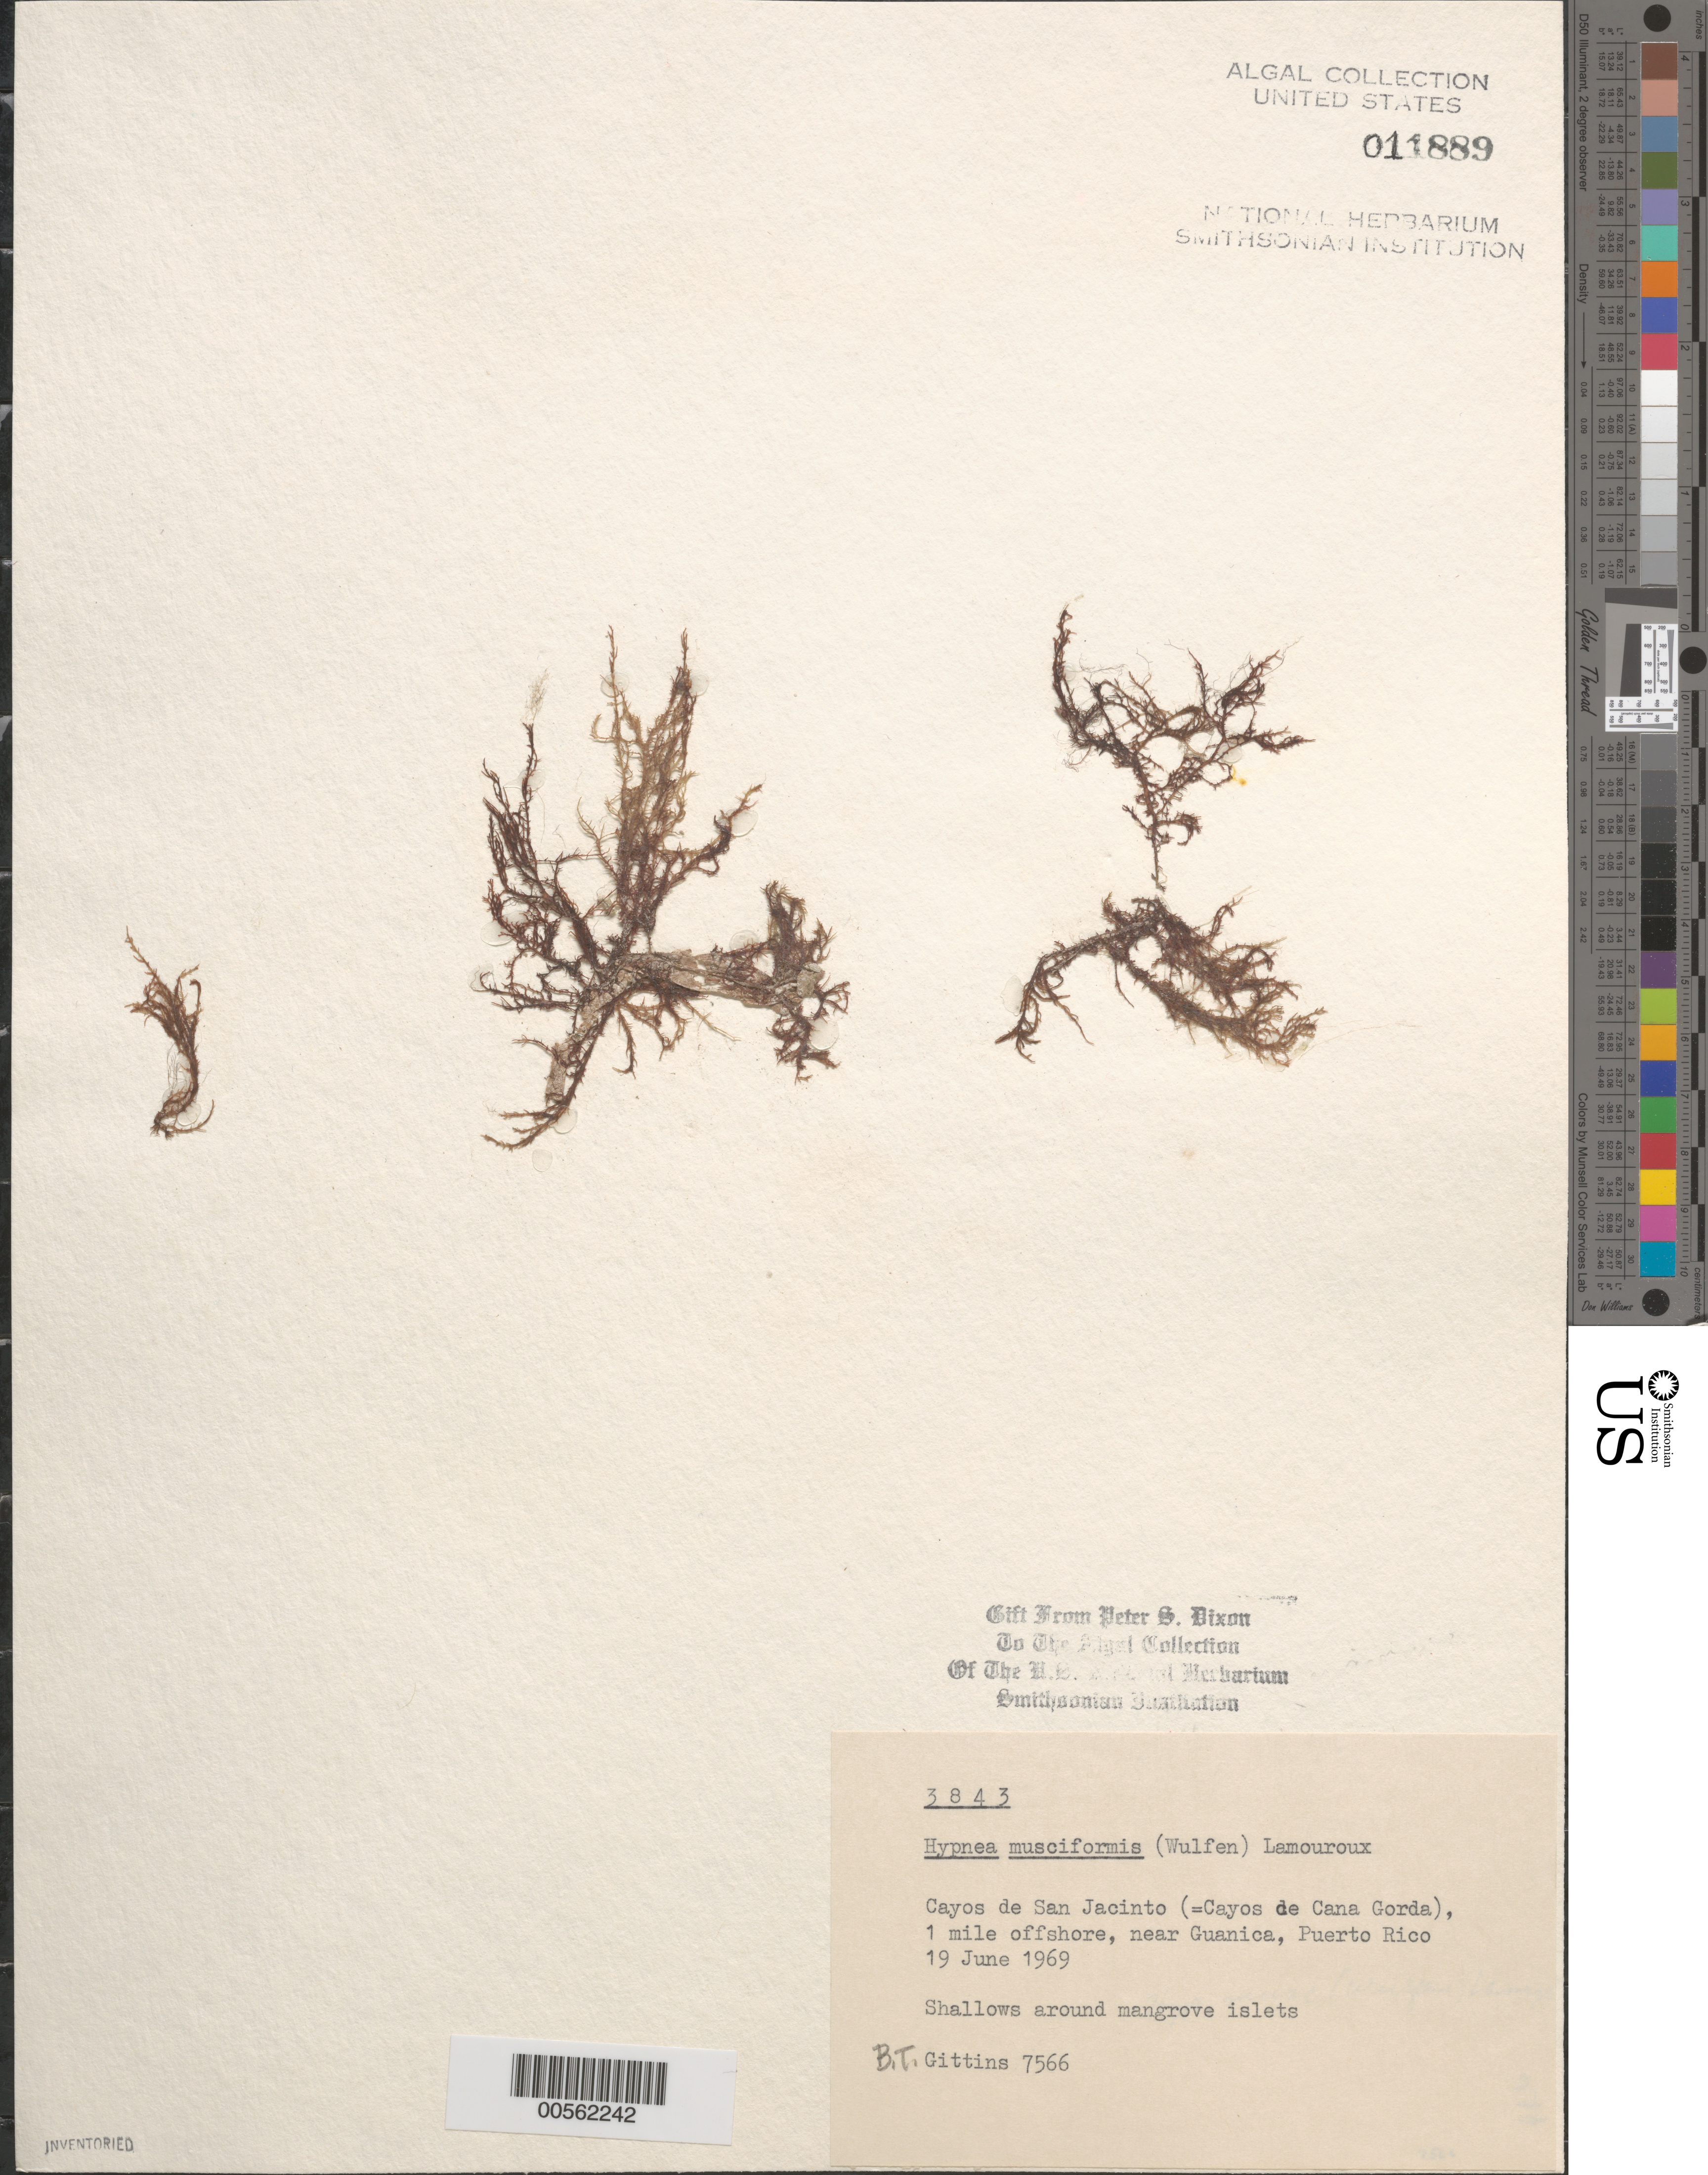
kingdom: Plantae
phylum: Rhodophyta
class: Florideophyceae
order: Gigartinales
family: Cystocloniaceae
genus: Hypnea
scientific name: Hypnea musciformis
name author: (Wulfen) J.V.Lamouroux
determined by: Dixon, P. S.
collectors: B. Gittins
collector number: BTG 7566 & PSD 3843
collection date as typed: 19 Jun 1969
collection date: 1969-06-19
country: Puerto Rico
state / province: Guanica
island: Cayos de San Jacinto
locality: Near Guanica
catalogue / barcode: US 11889